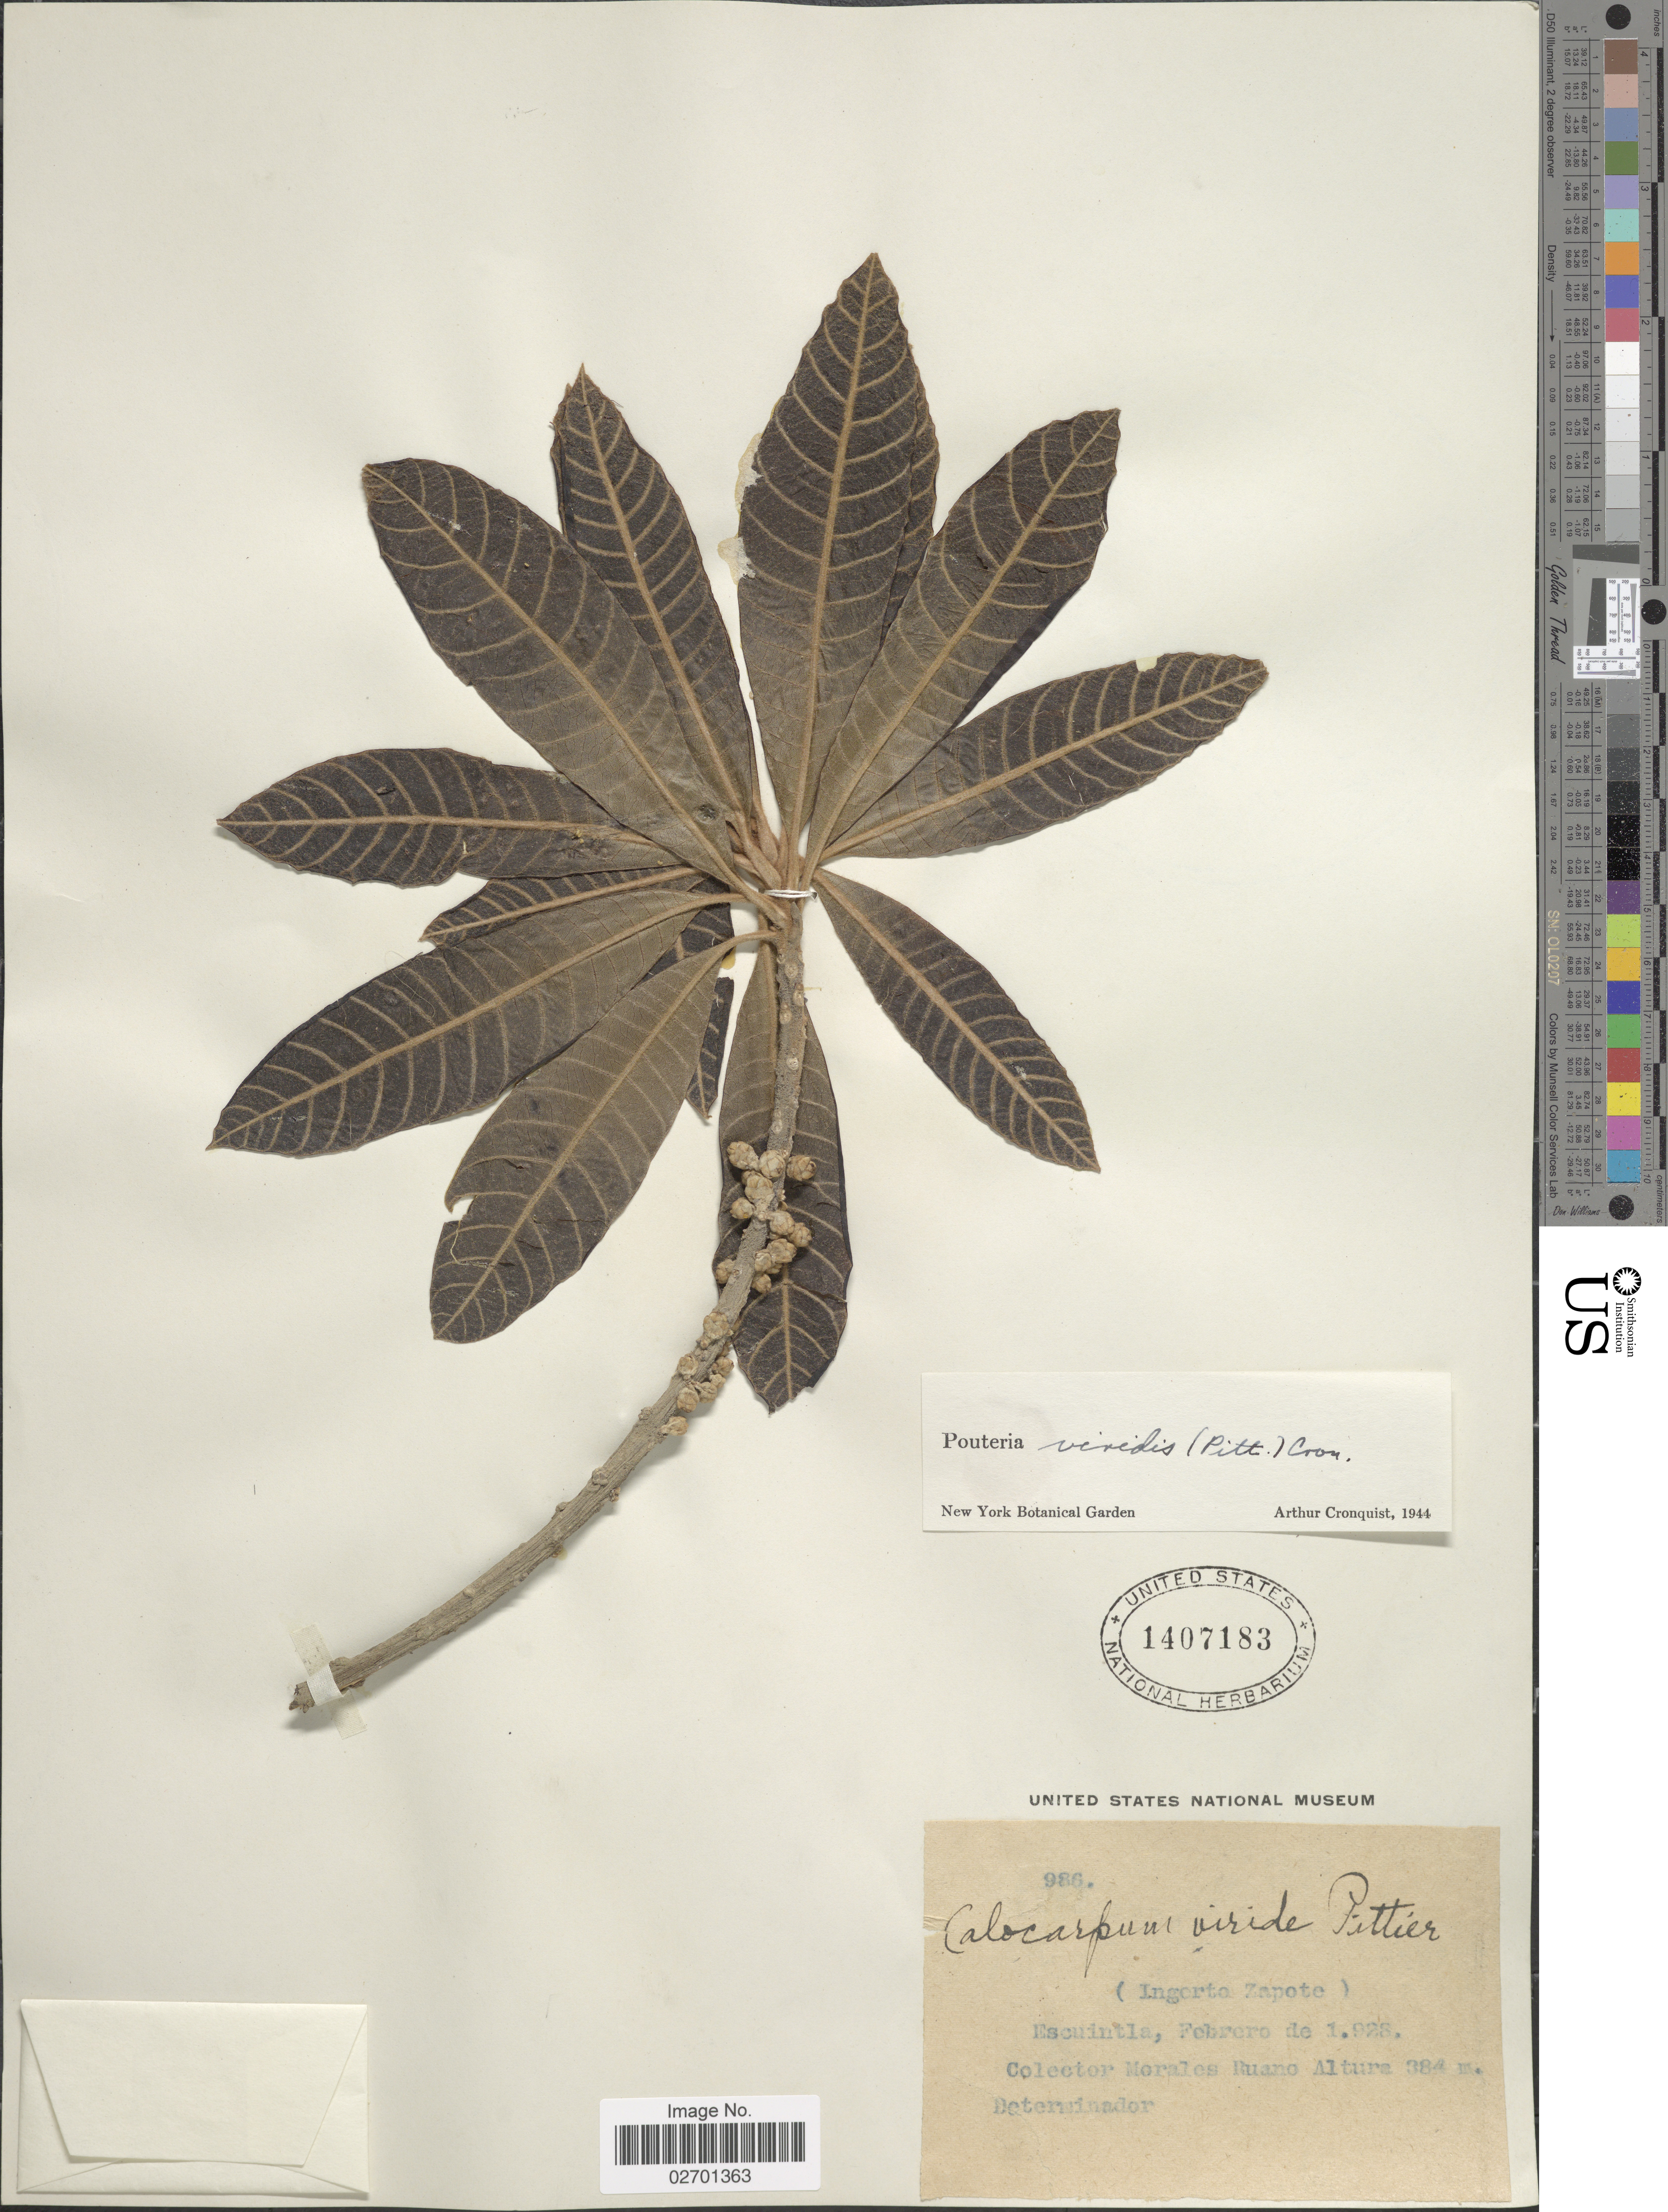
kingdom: Plantae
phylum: Tracheophyta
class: Magnoliopsida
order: Ericales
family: Sapotaceae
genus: Pouteria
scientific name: Pouteria viridis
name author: (Pittier) Cronq.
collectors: M. Ruano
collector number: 986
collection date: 1928-02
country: Guatemala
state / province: Escuintla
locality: (Ingerto Zapote)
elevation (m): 384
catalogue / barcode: US 1407183